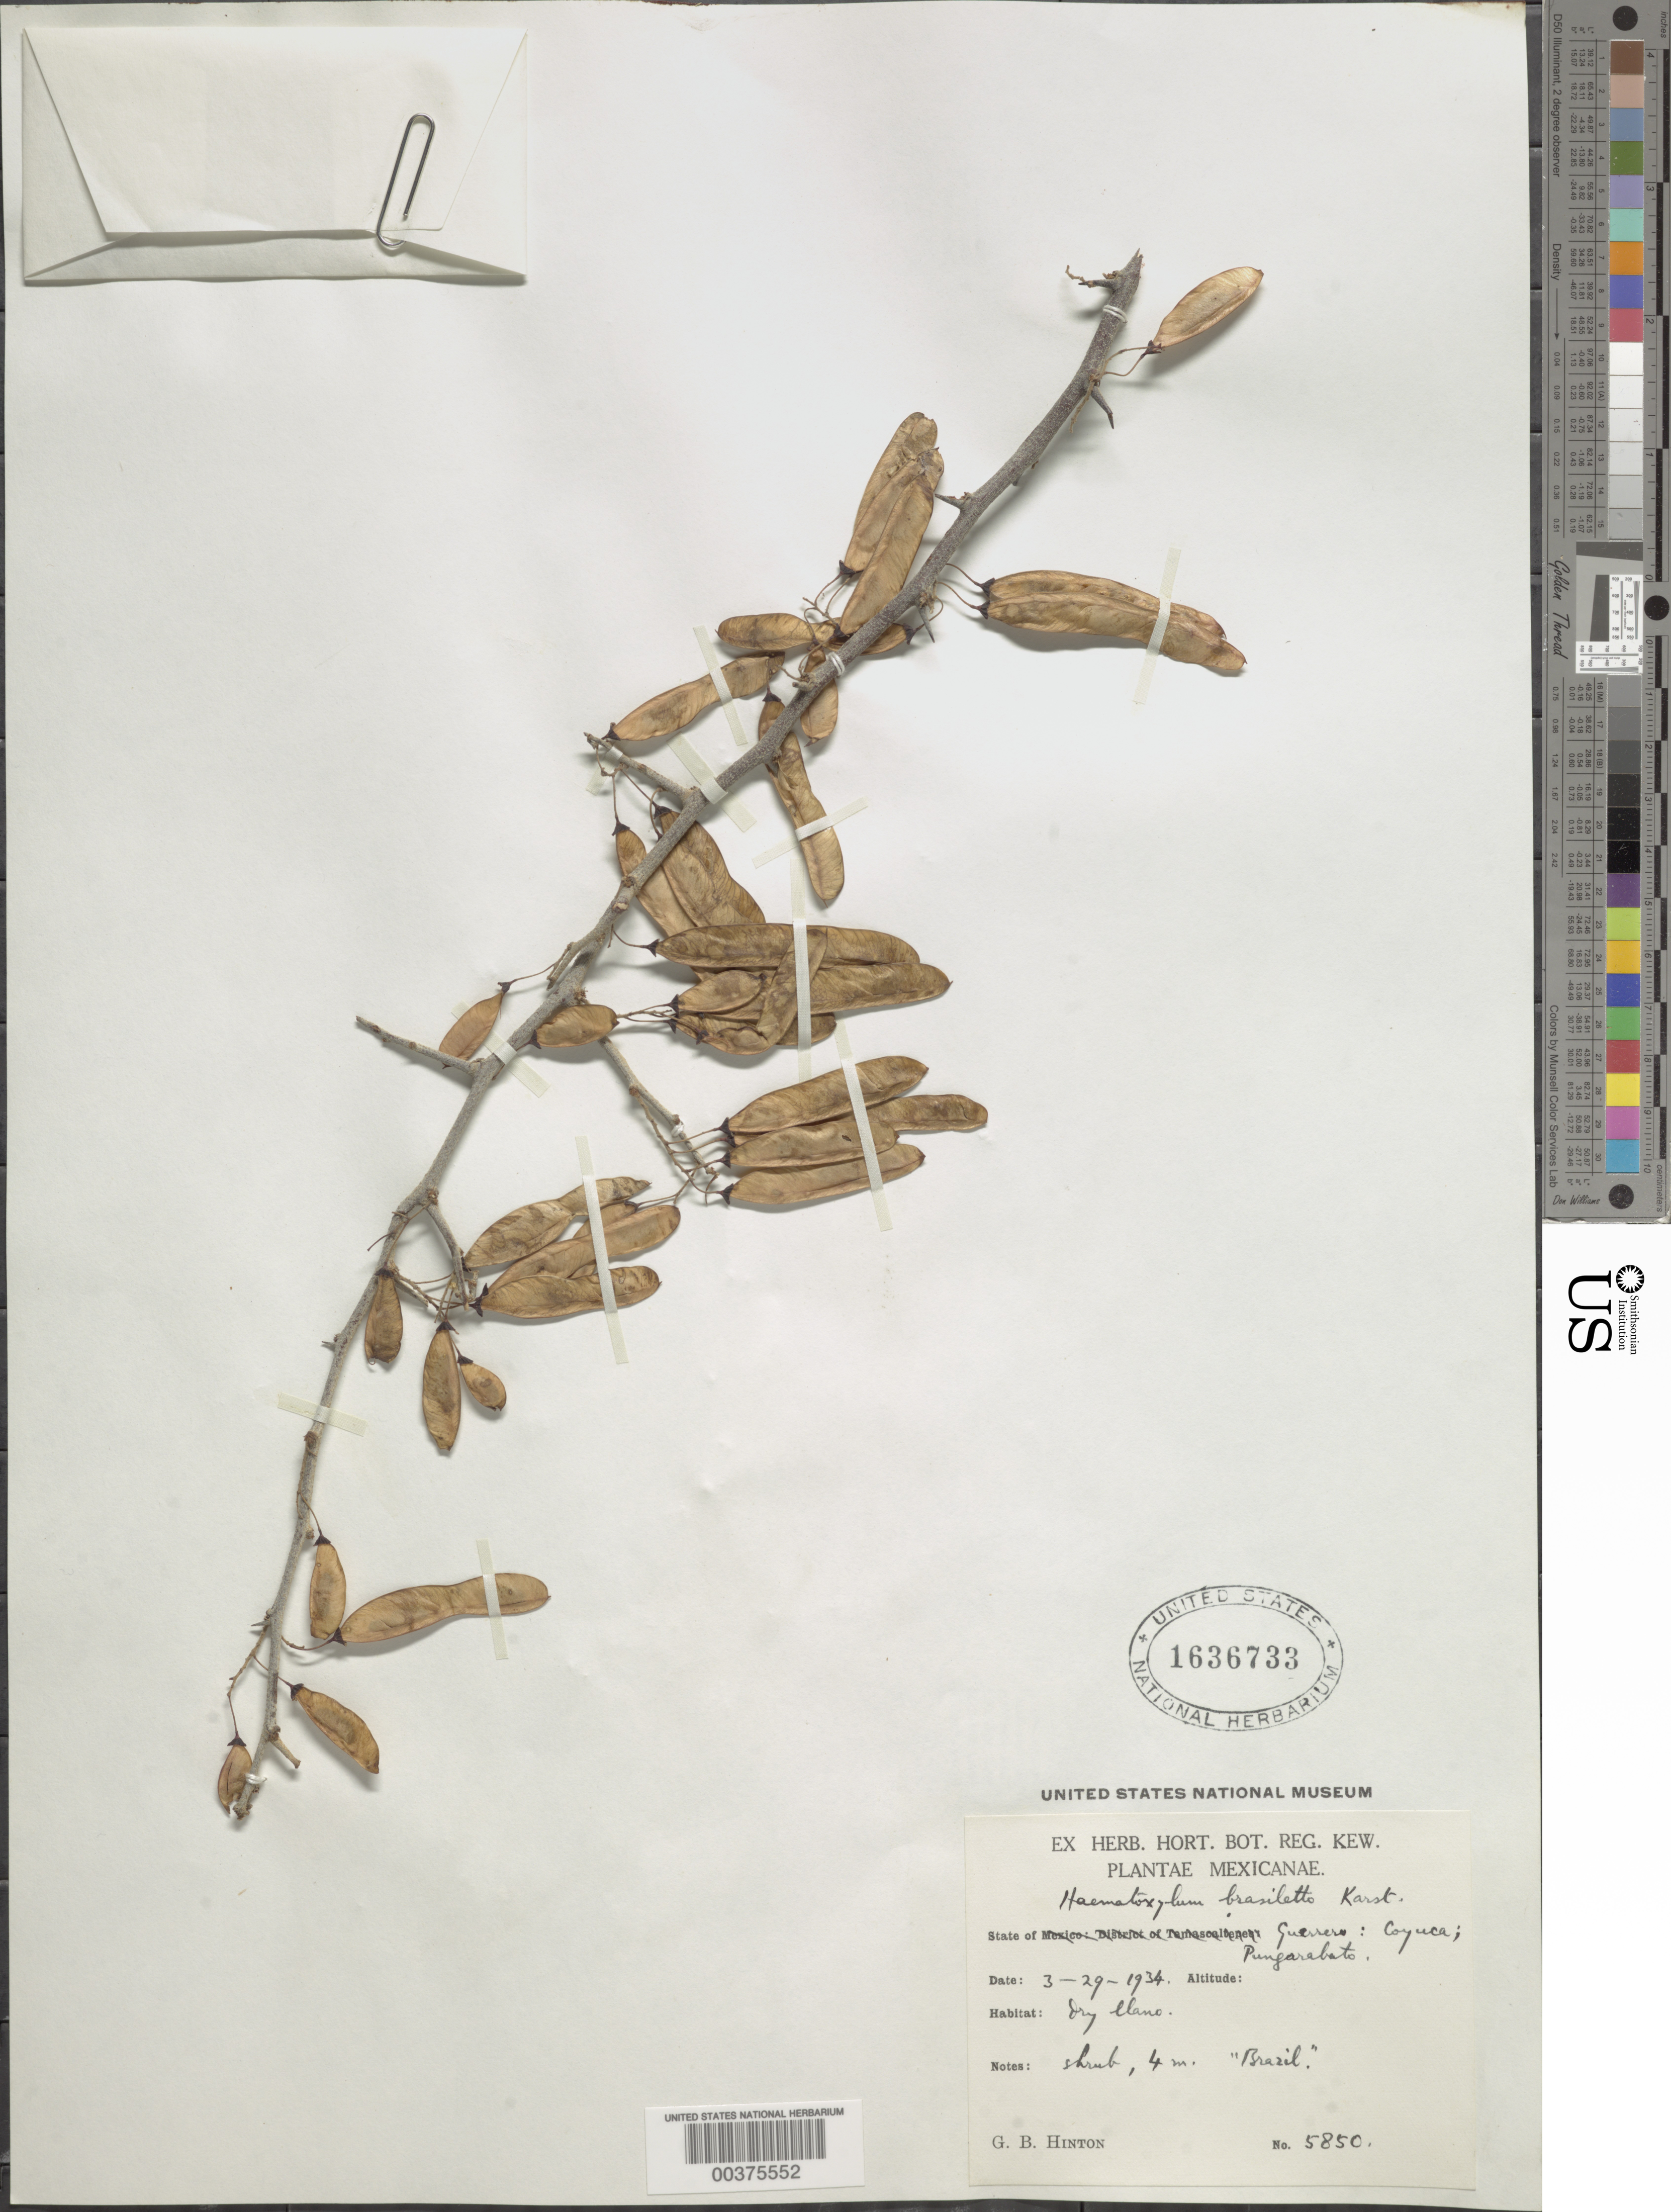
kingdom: Plantae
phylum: Tracheophyta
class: Magnoliopsida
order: Fabales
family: Fabaceae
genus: Haematoxylum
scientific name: Haematoxylum brasiletto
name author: H. Karst.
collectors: G. B. Hinton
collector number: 5850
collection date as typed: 29 Mar 1934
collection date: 1934-03-29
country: Mexico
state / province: Guerrero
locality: Coyuca; Pungarabato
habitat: Dry llano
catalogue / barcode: US 1636733